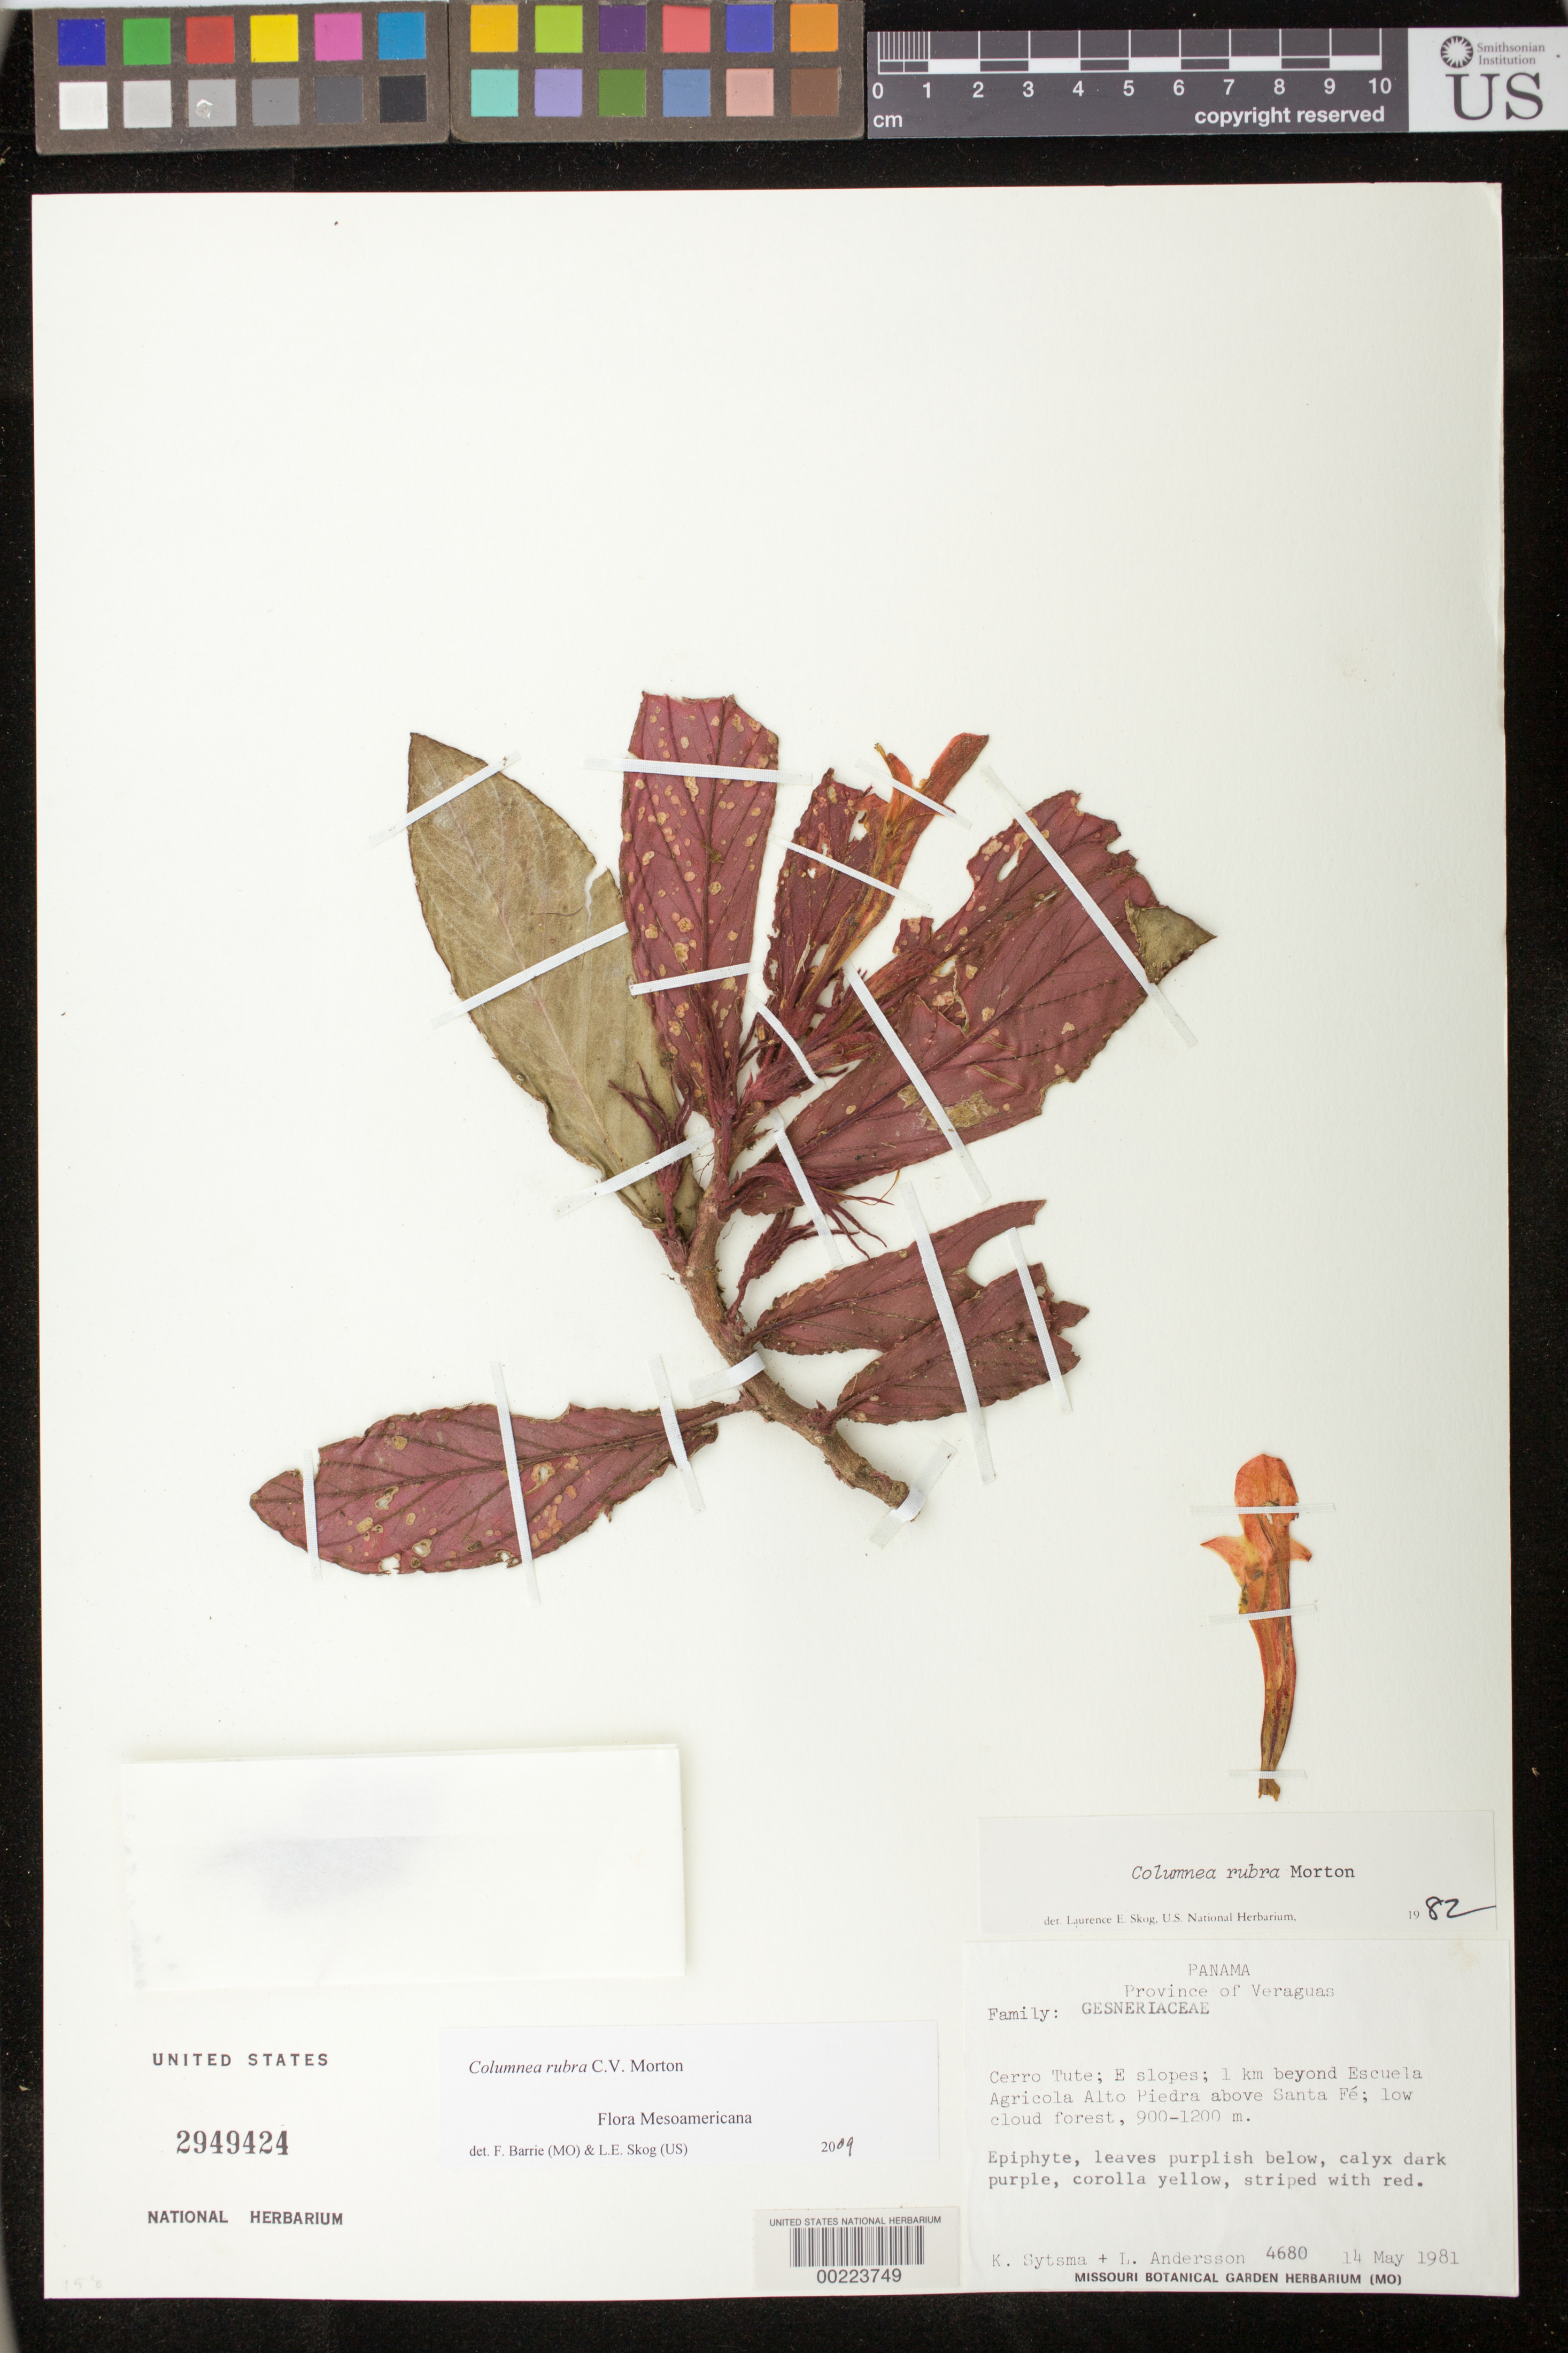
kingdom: Plantae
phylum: Tracheophyta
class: Magnoliopsida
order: Lamiales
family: Gesneriaceae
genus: Columnea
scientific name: Columnea rubra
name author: C.V. Morton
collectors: K. J. Sytsma & L. Andersson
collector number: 4680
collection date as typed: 14 May 1981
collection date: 1981-05-14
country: Panama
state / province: Veraguas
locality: Cerro Tute, E slopes, 1 km beyond Escuela Agricola Alto Piedra above Santa Fe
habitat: Low cloud forest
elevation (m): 900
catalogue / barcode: US 2949424